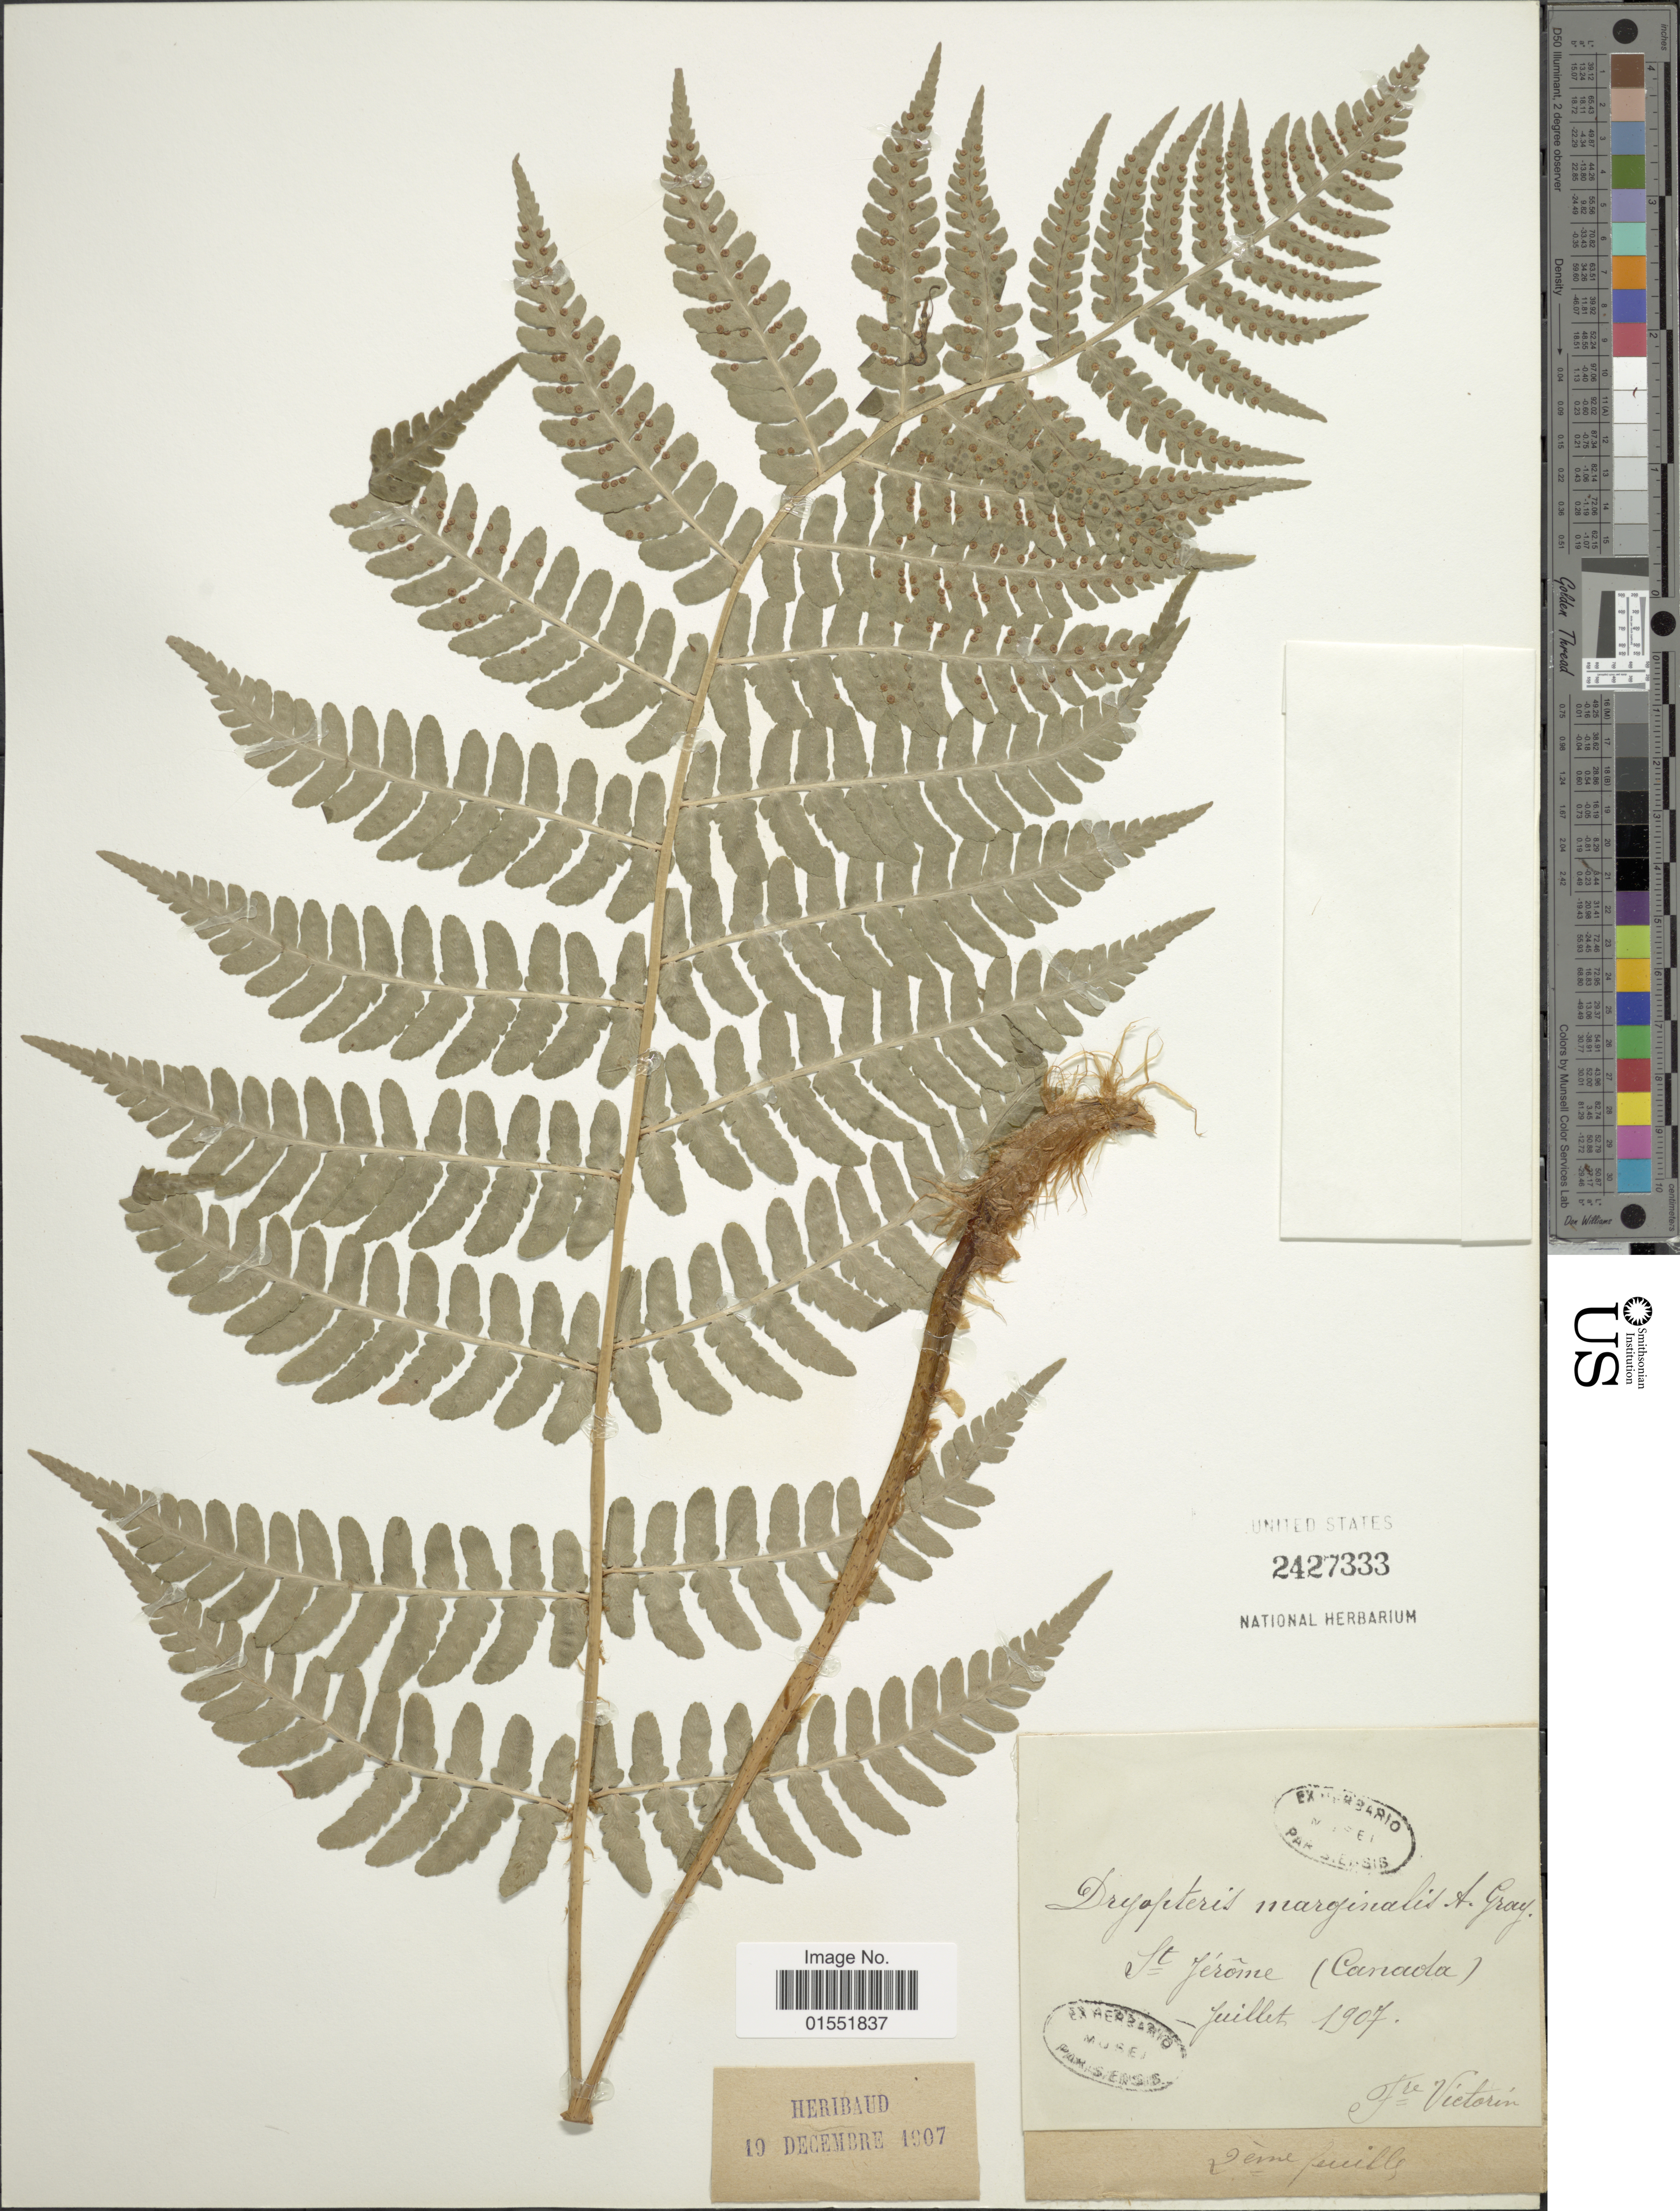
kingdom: Plantae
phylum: Tracheophyta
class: Polypodiopsida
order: Polypodiales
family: Dryopteridaceae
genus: Dryopteris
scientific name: Dryopteris marginalis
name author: (L.) A. Gray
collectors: B. Victorin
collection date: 1907-07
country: Canada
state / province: Quebec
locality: St. Jerõme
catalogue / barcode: US 2427333